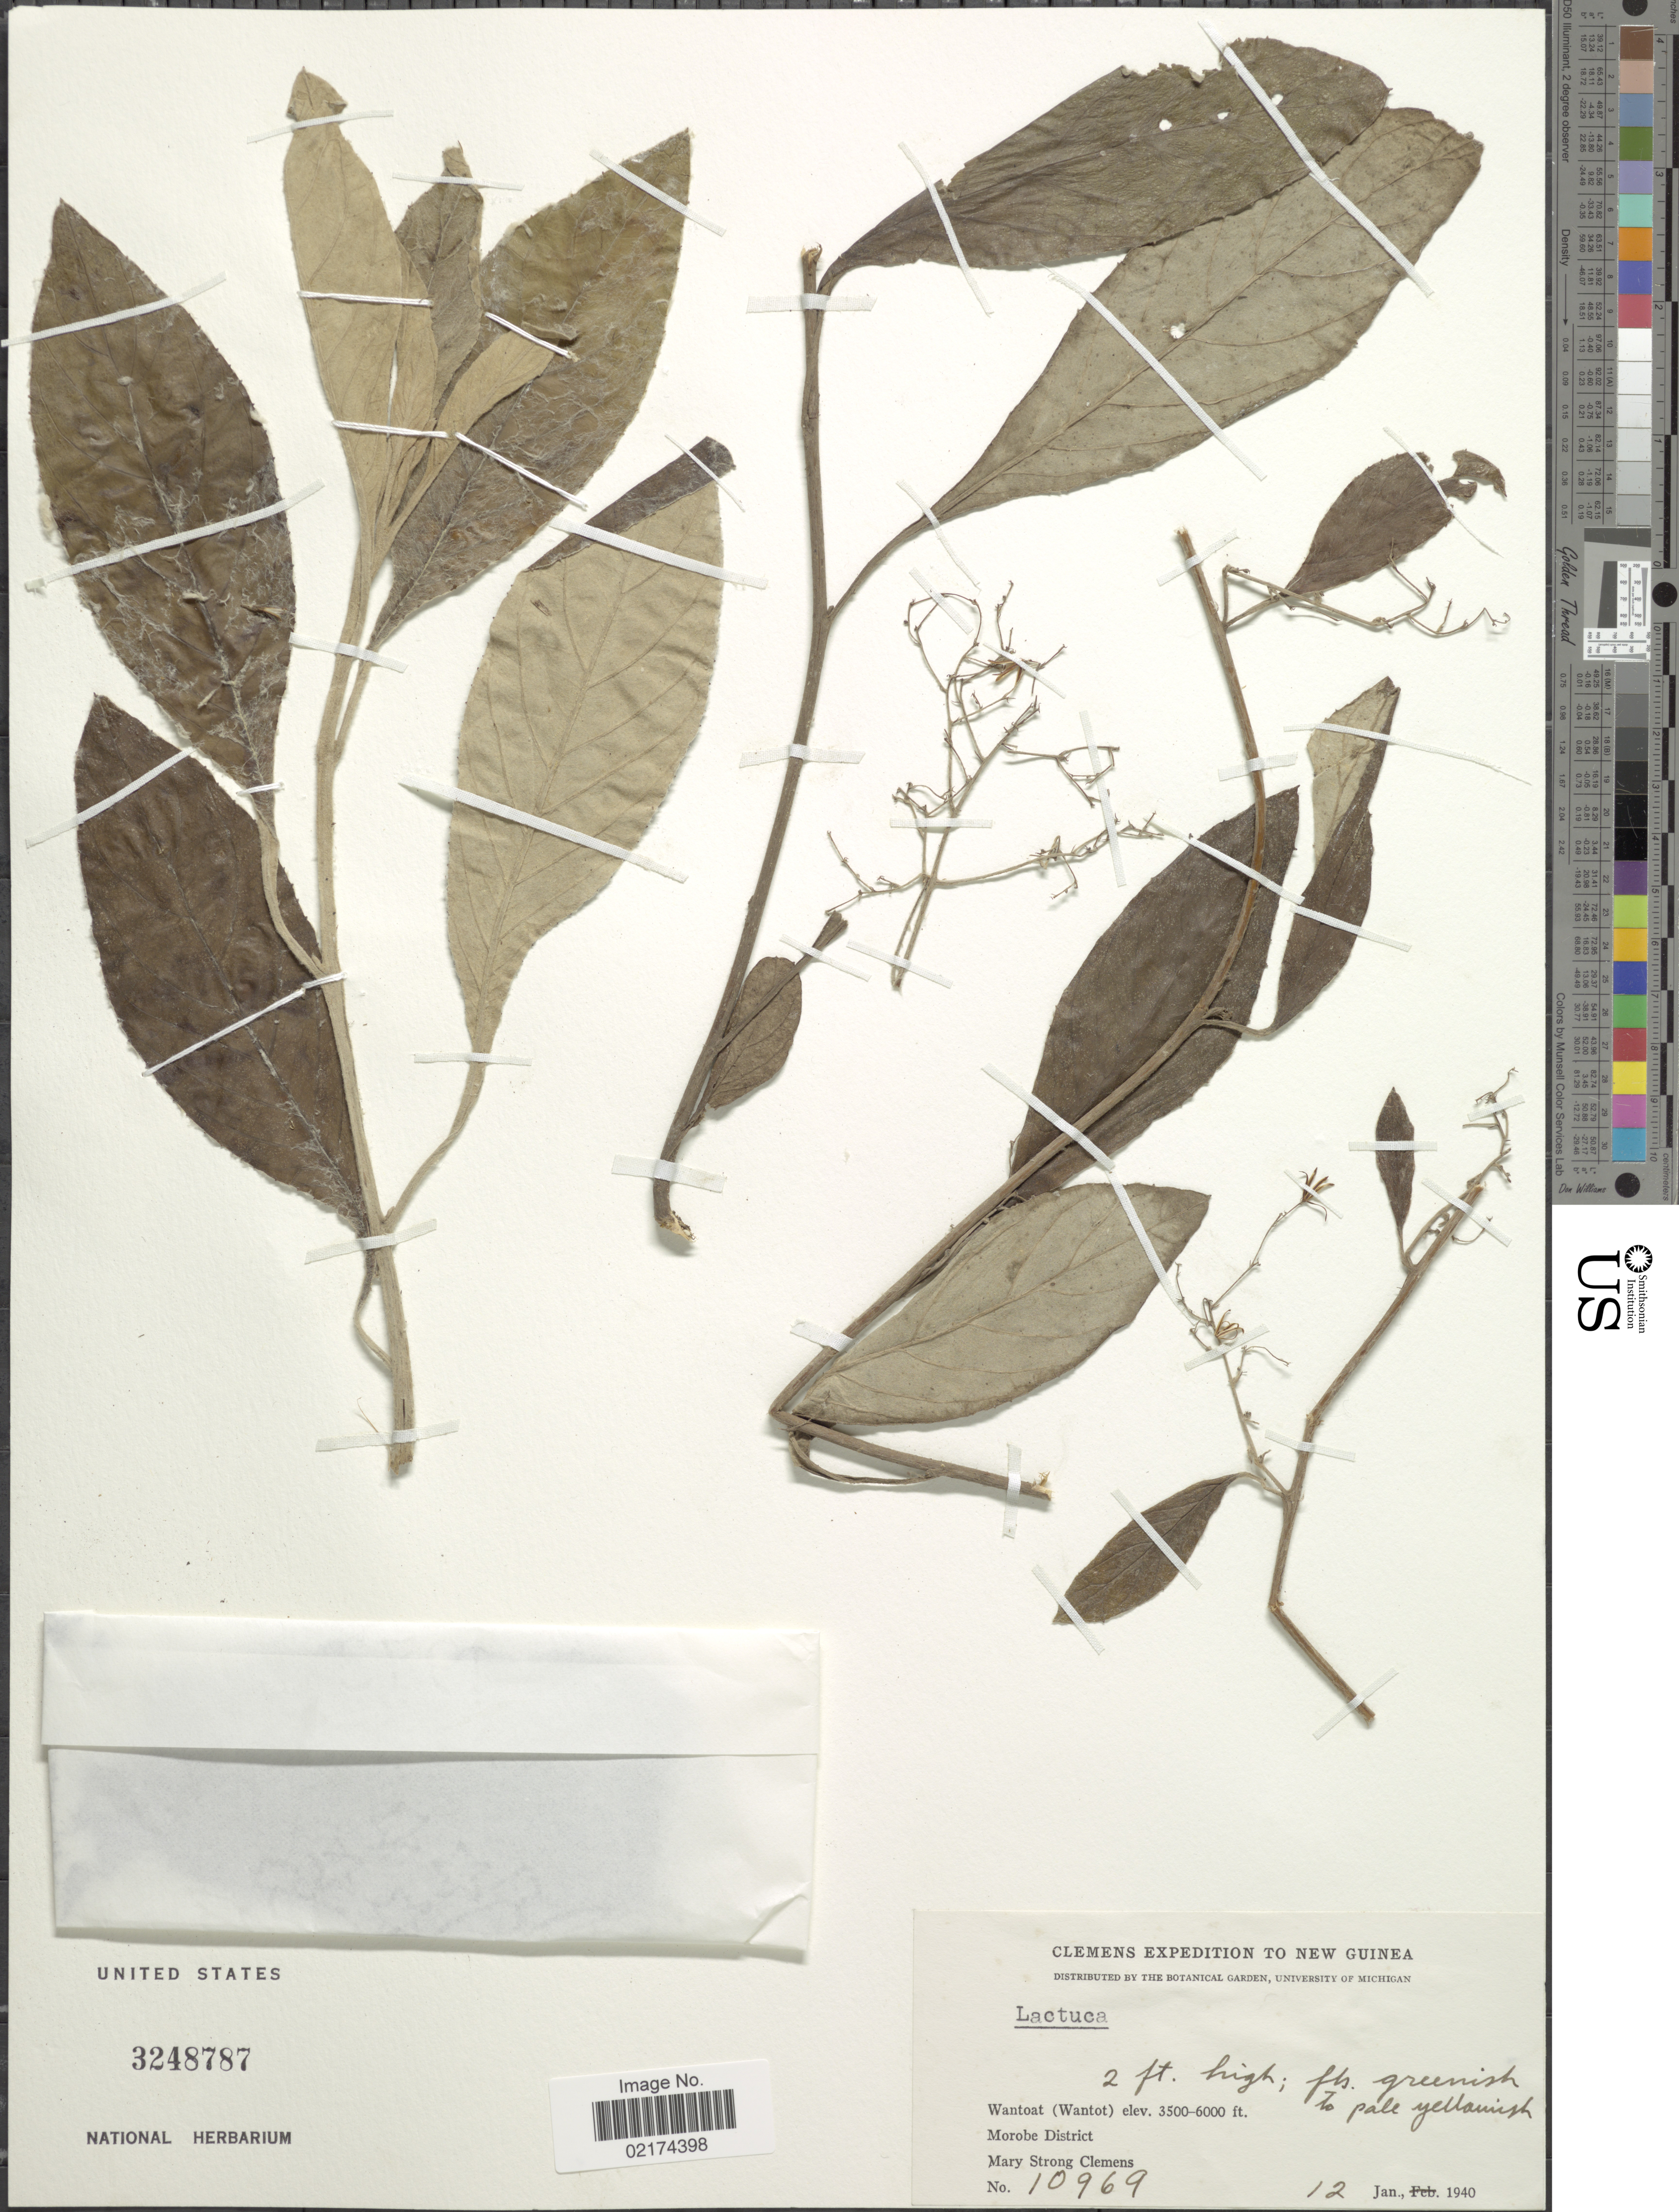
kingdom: Plantae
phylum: Tracheophyta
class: Magnoliopsida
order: Asterales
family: Asteraceae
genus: Lactuca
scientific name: Lactuca sp.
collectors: M. S. Clemens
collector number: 10969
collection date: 1940-01-12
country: Papua New Guinea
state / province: Morobe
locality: New Guinea, Wantoat (Wantot)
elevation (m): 1067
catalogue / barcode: US 3248787